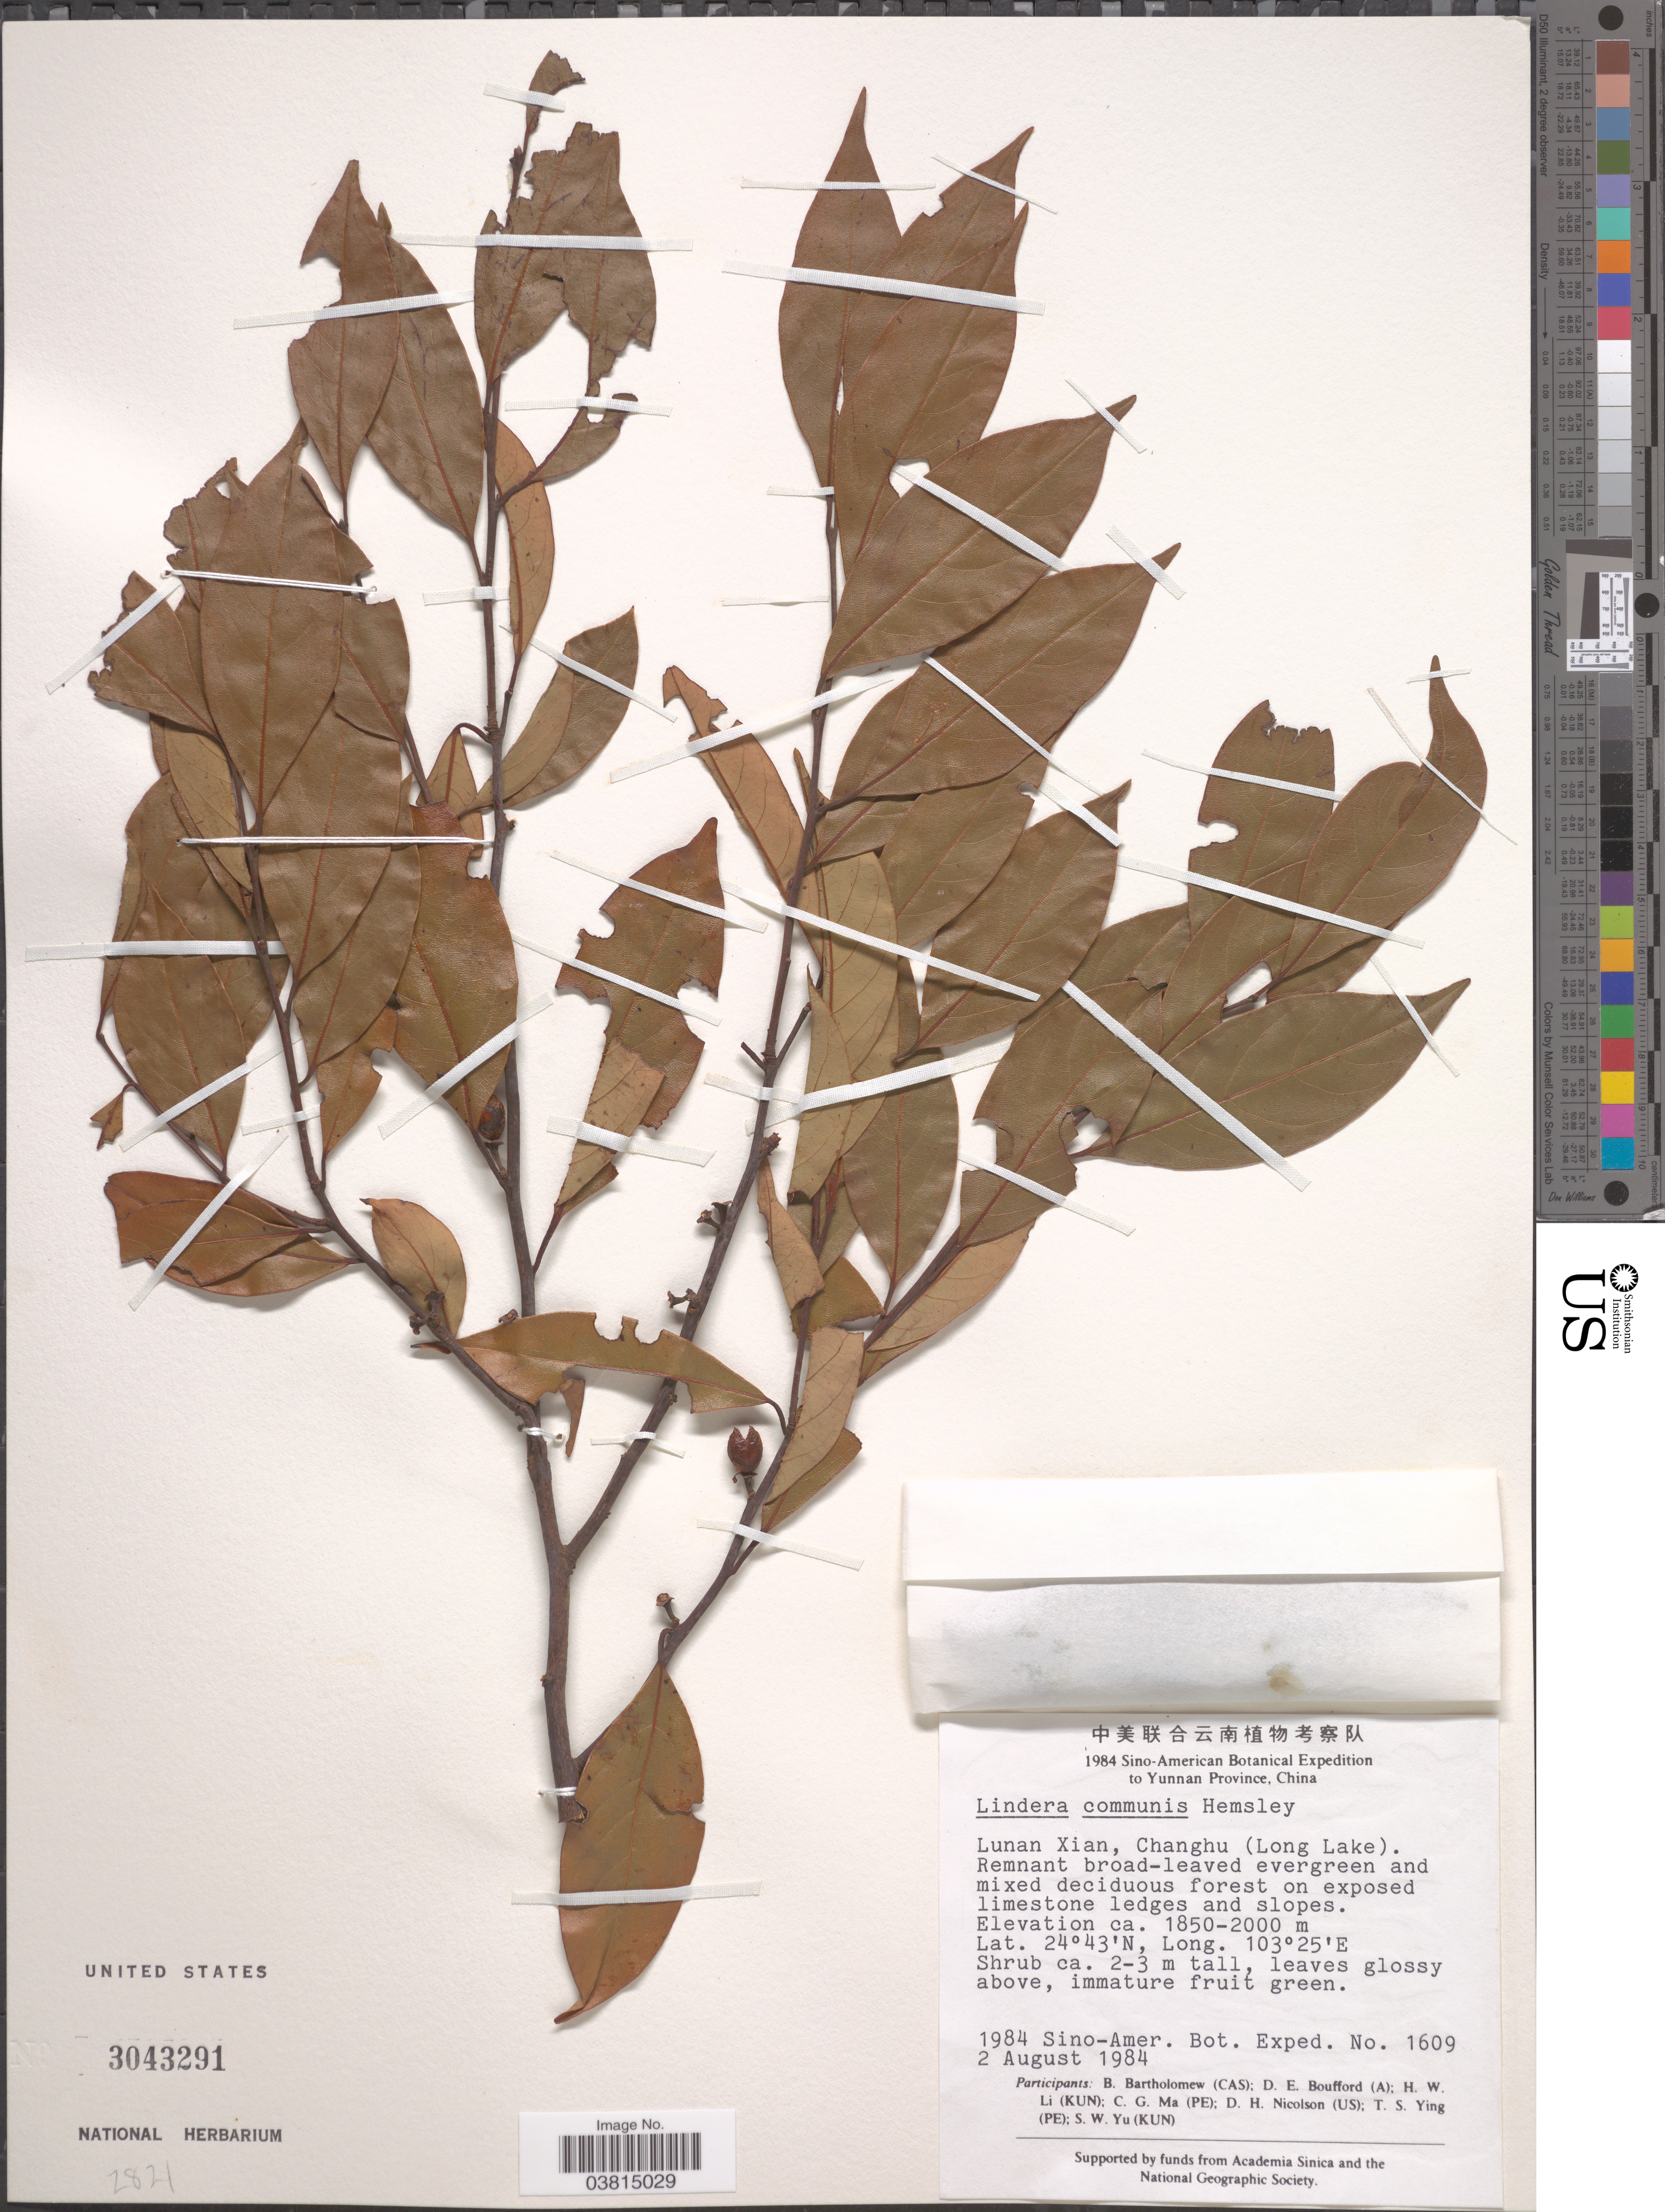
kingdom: Plantae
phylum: Tracheophyta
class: Magnoliopsida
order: Laurales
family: Lauraceae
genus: Lindera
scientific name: Lindera communis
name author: Hemsl.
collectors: Sino-Amer. Bot. Exped. 1984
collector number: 1609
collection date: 1984-08-02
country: China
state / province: Yunnan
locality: Lunan Xian, Changhu (Long Lake).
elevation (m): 1850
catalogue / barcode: US 3043291